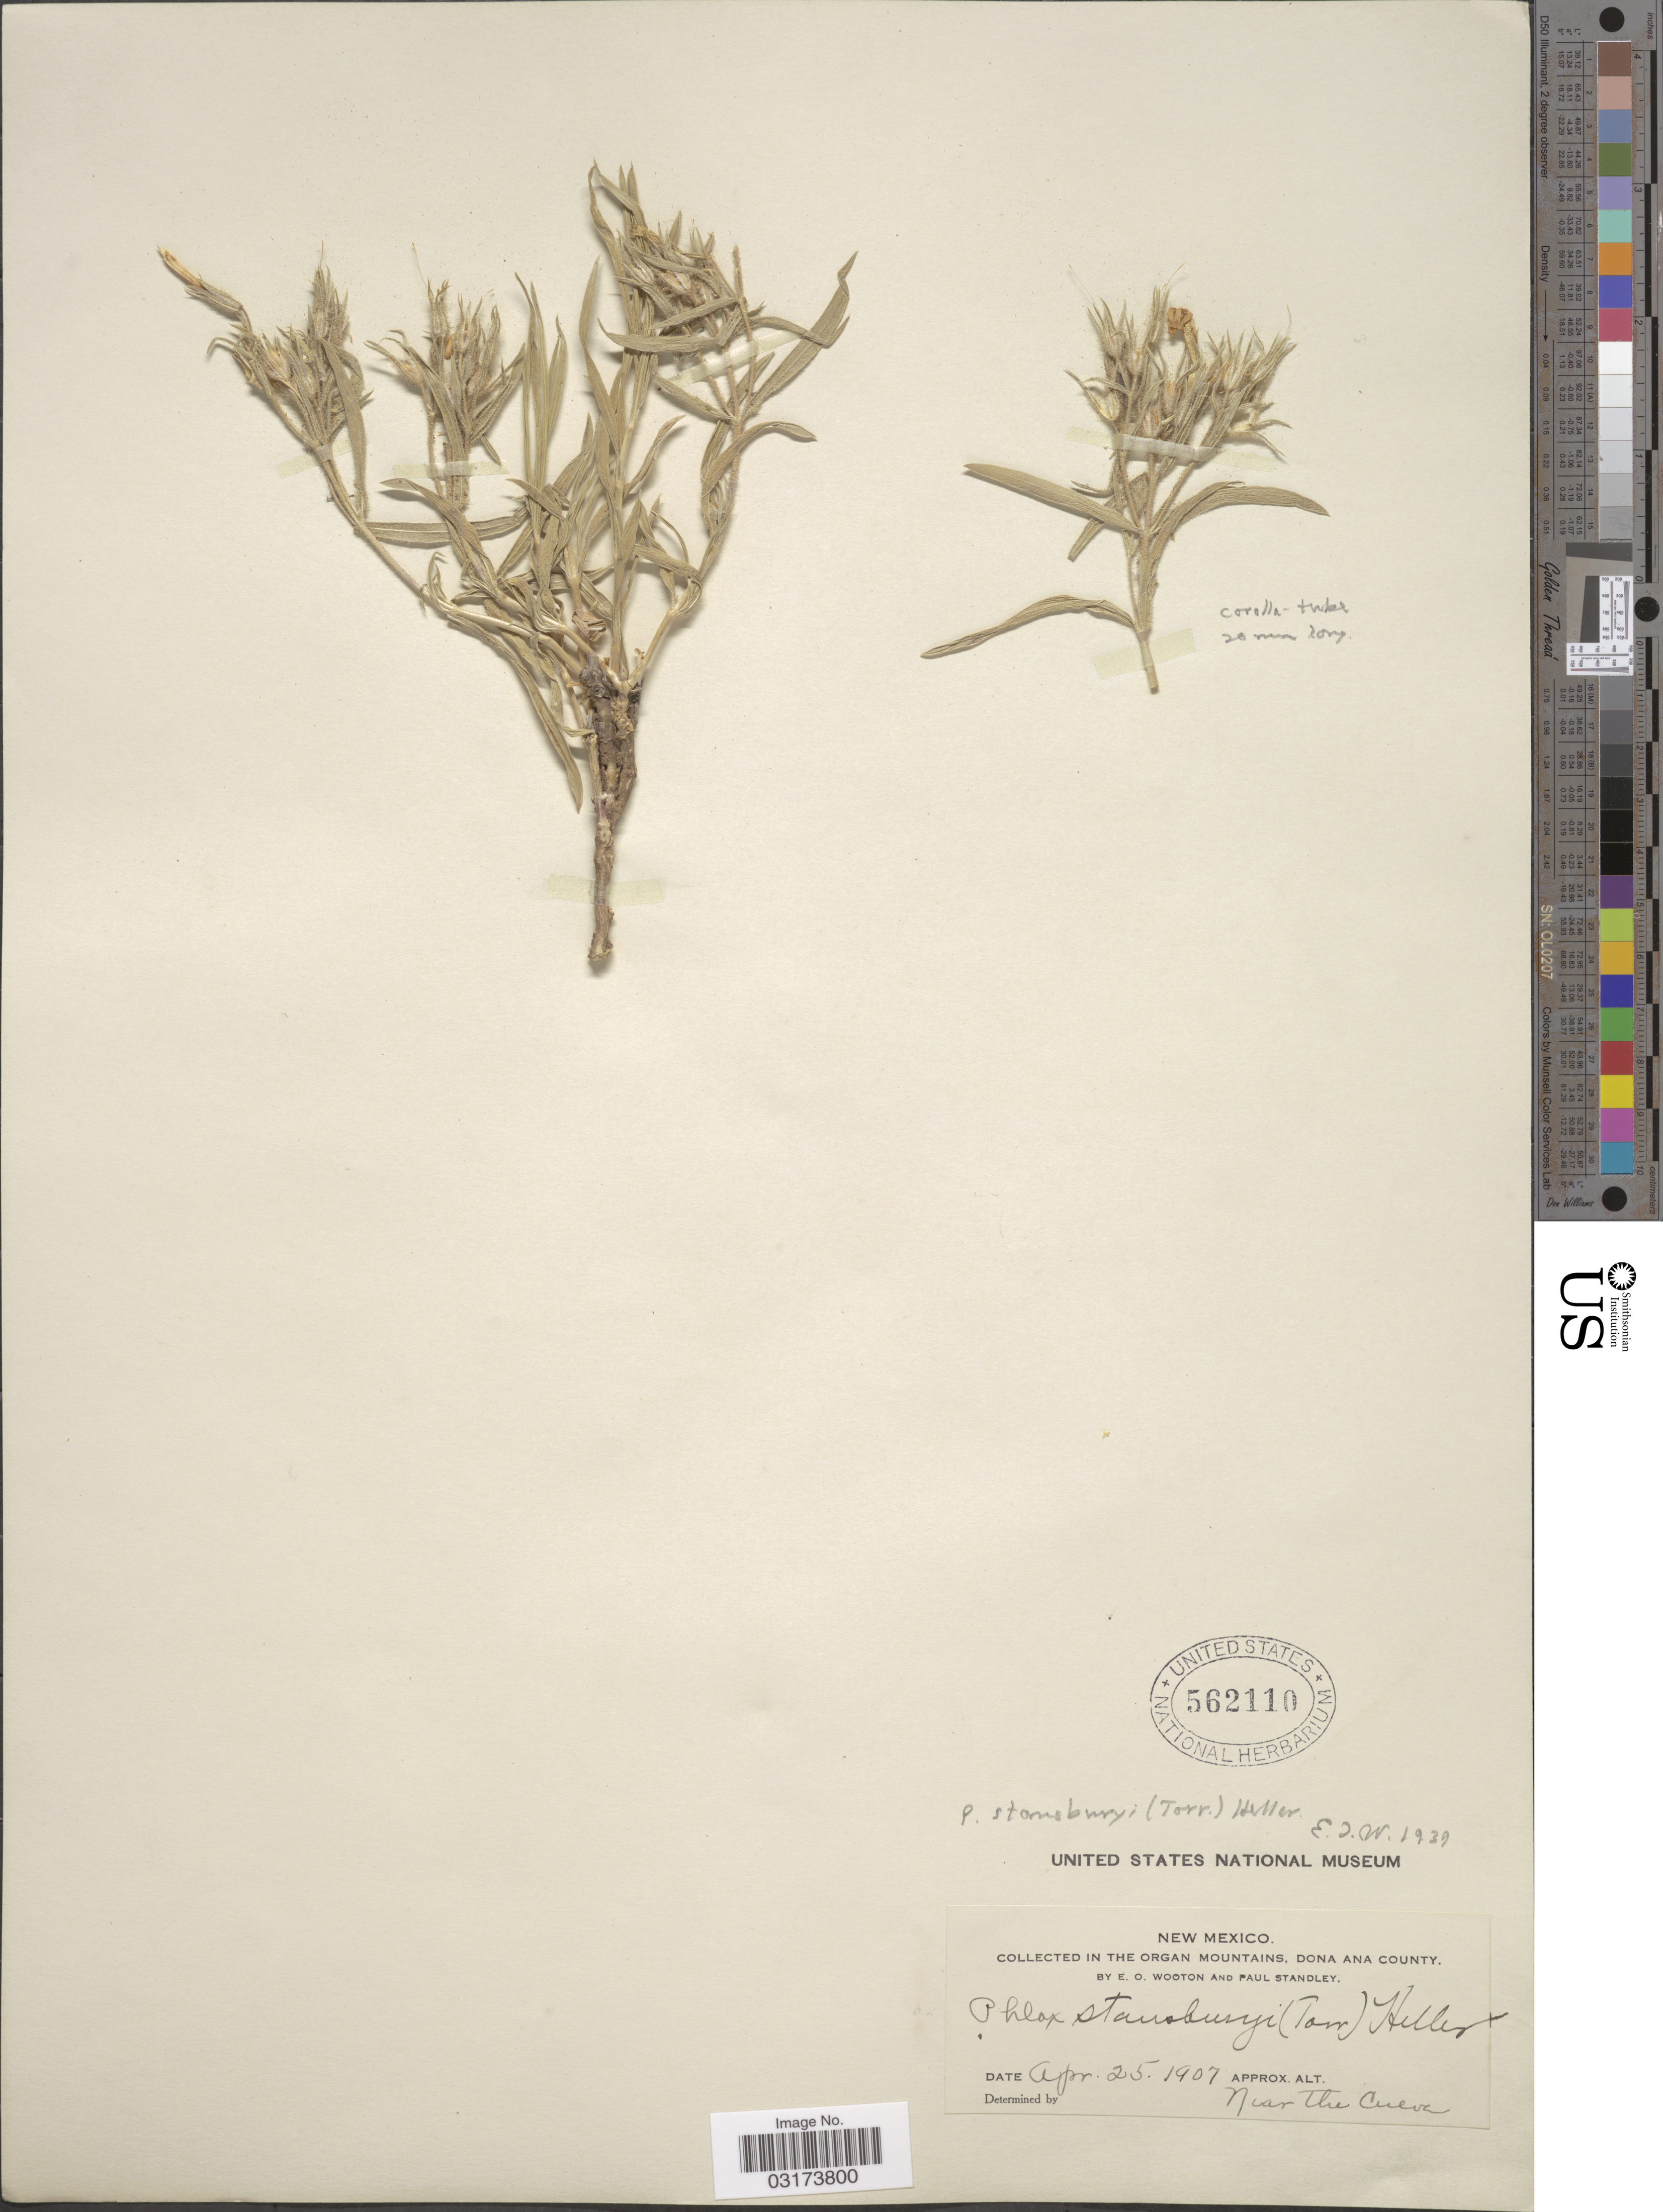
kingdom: Plantae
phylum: Tracheophyta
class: Magnoliopsida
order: Ericales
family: Polemoniaceae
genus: Phlox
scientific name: Phlox stansburyi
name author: (Torr.) A. Heller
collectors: E. O. Wooton & P. C. Standley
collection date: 1907-04-25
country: United States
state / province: New Mexico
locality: The Organ Mountains, Dona Ana County. Near the Cueva.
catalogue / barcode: US 562110